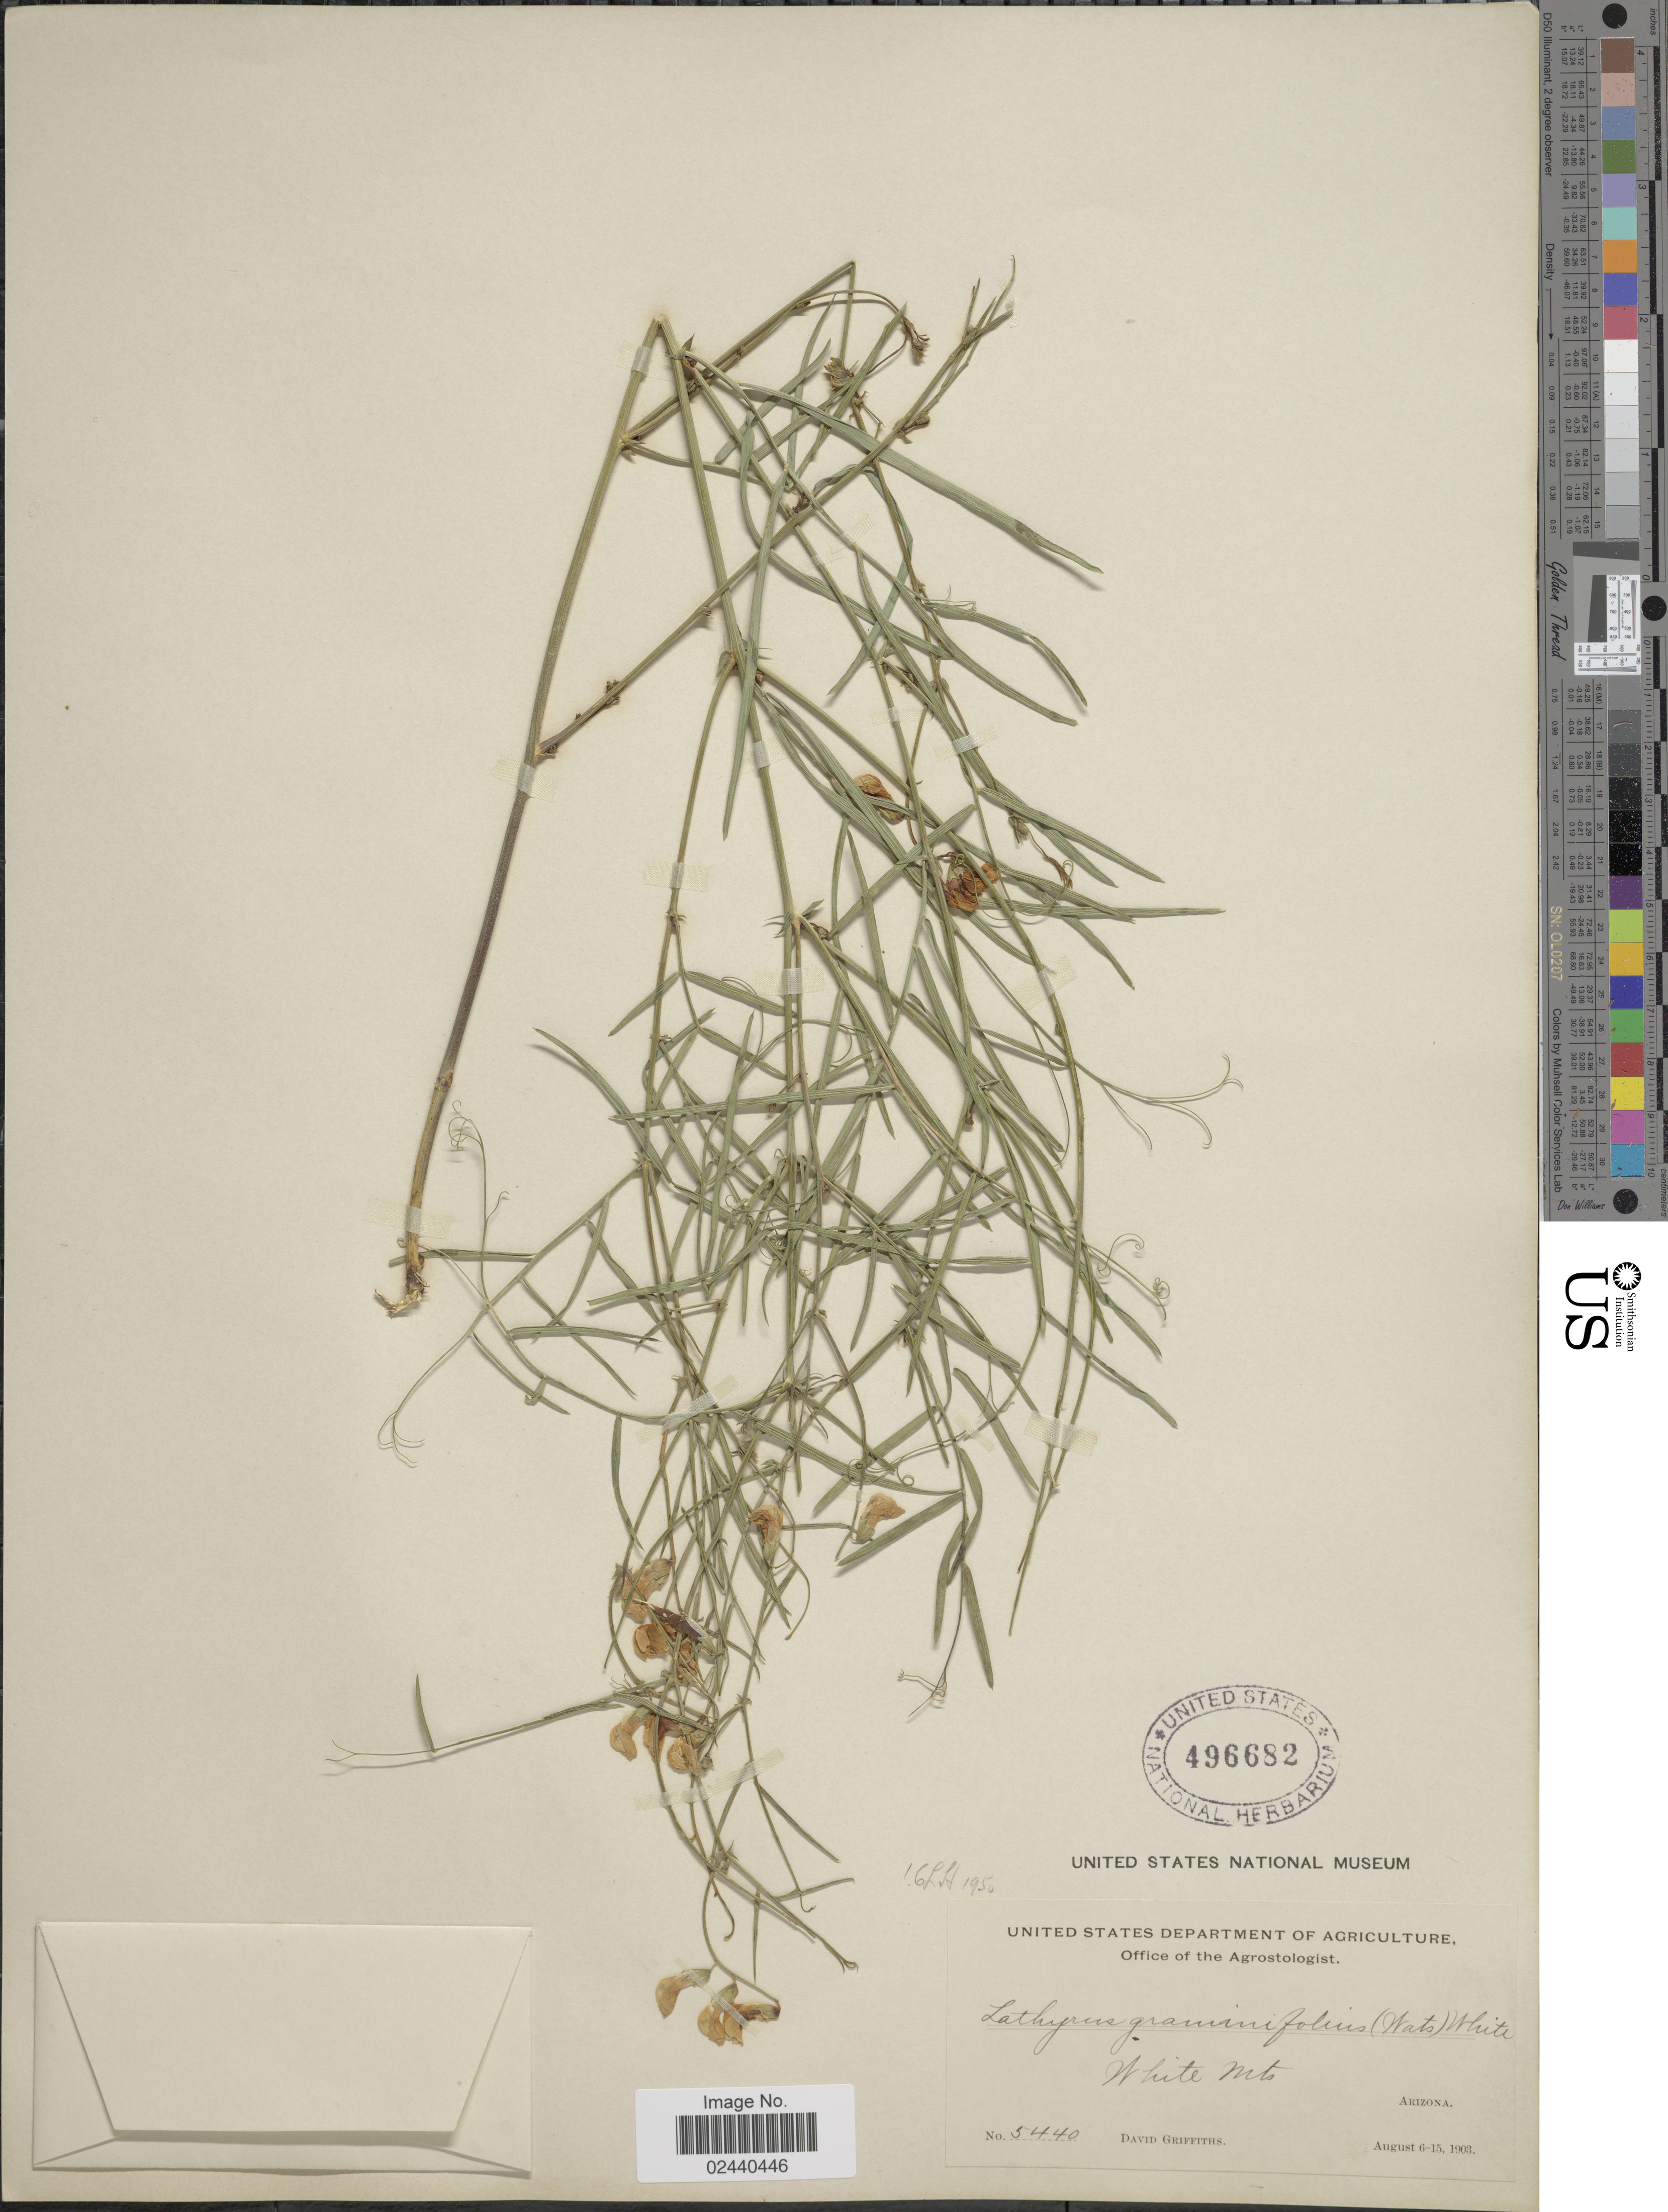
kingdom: Plantae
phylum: Tracheophyta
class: Magnoliopsida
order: Fabales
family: Fabaceae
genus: Lathyrus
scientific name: Lathyrus graminifolius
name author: (S. Watson) T.G. White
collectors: D. Griffiths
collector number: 5440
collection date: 1903-08-06/1903-08-15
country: United States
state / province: Arizona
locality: White Mts.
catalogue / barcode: US 496682